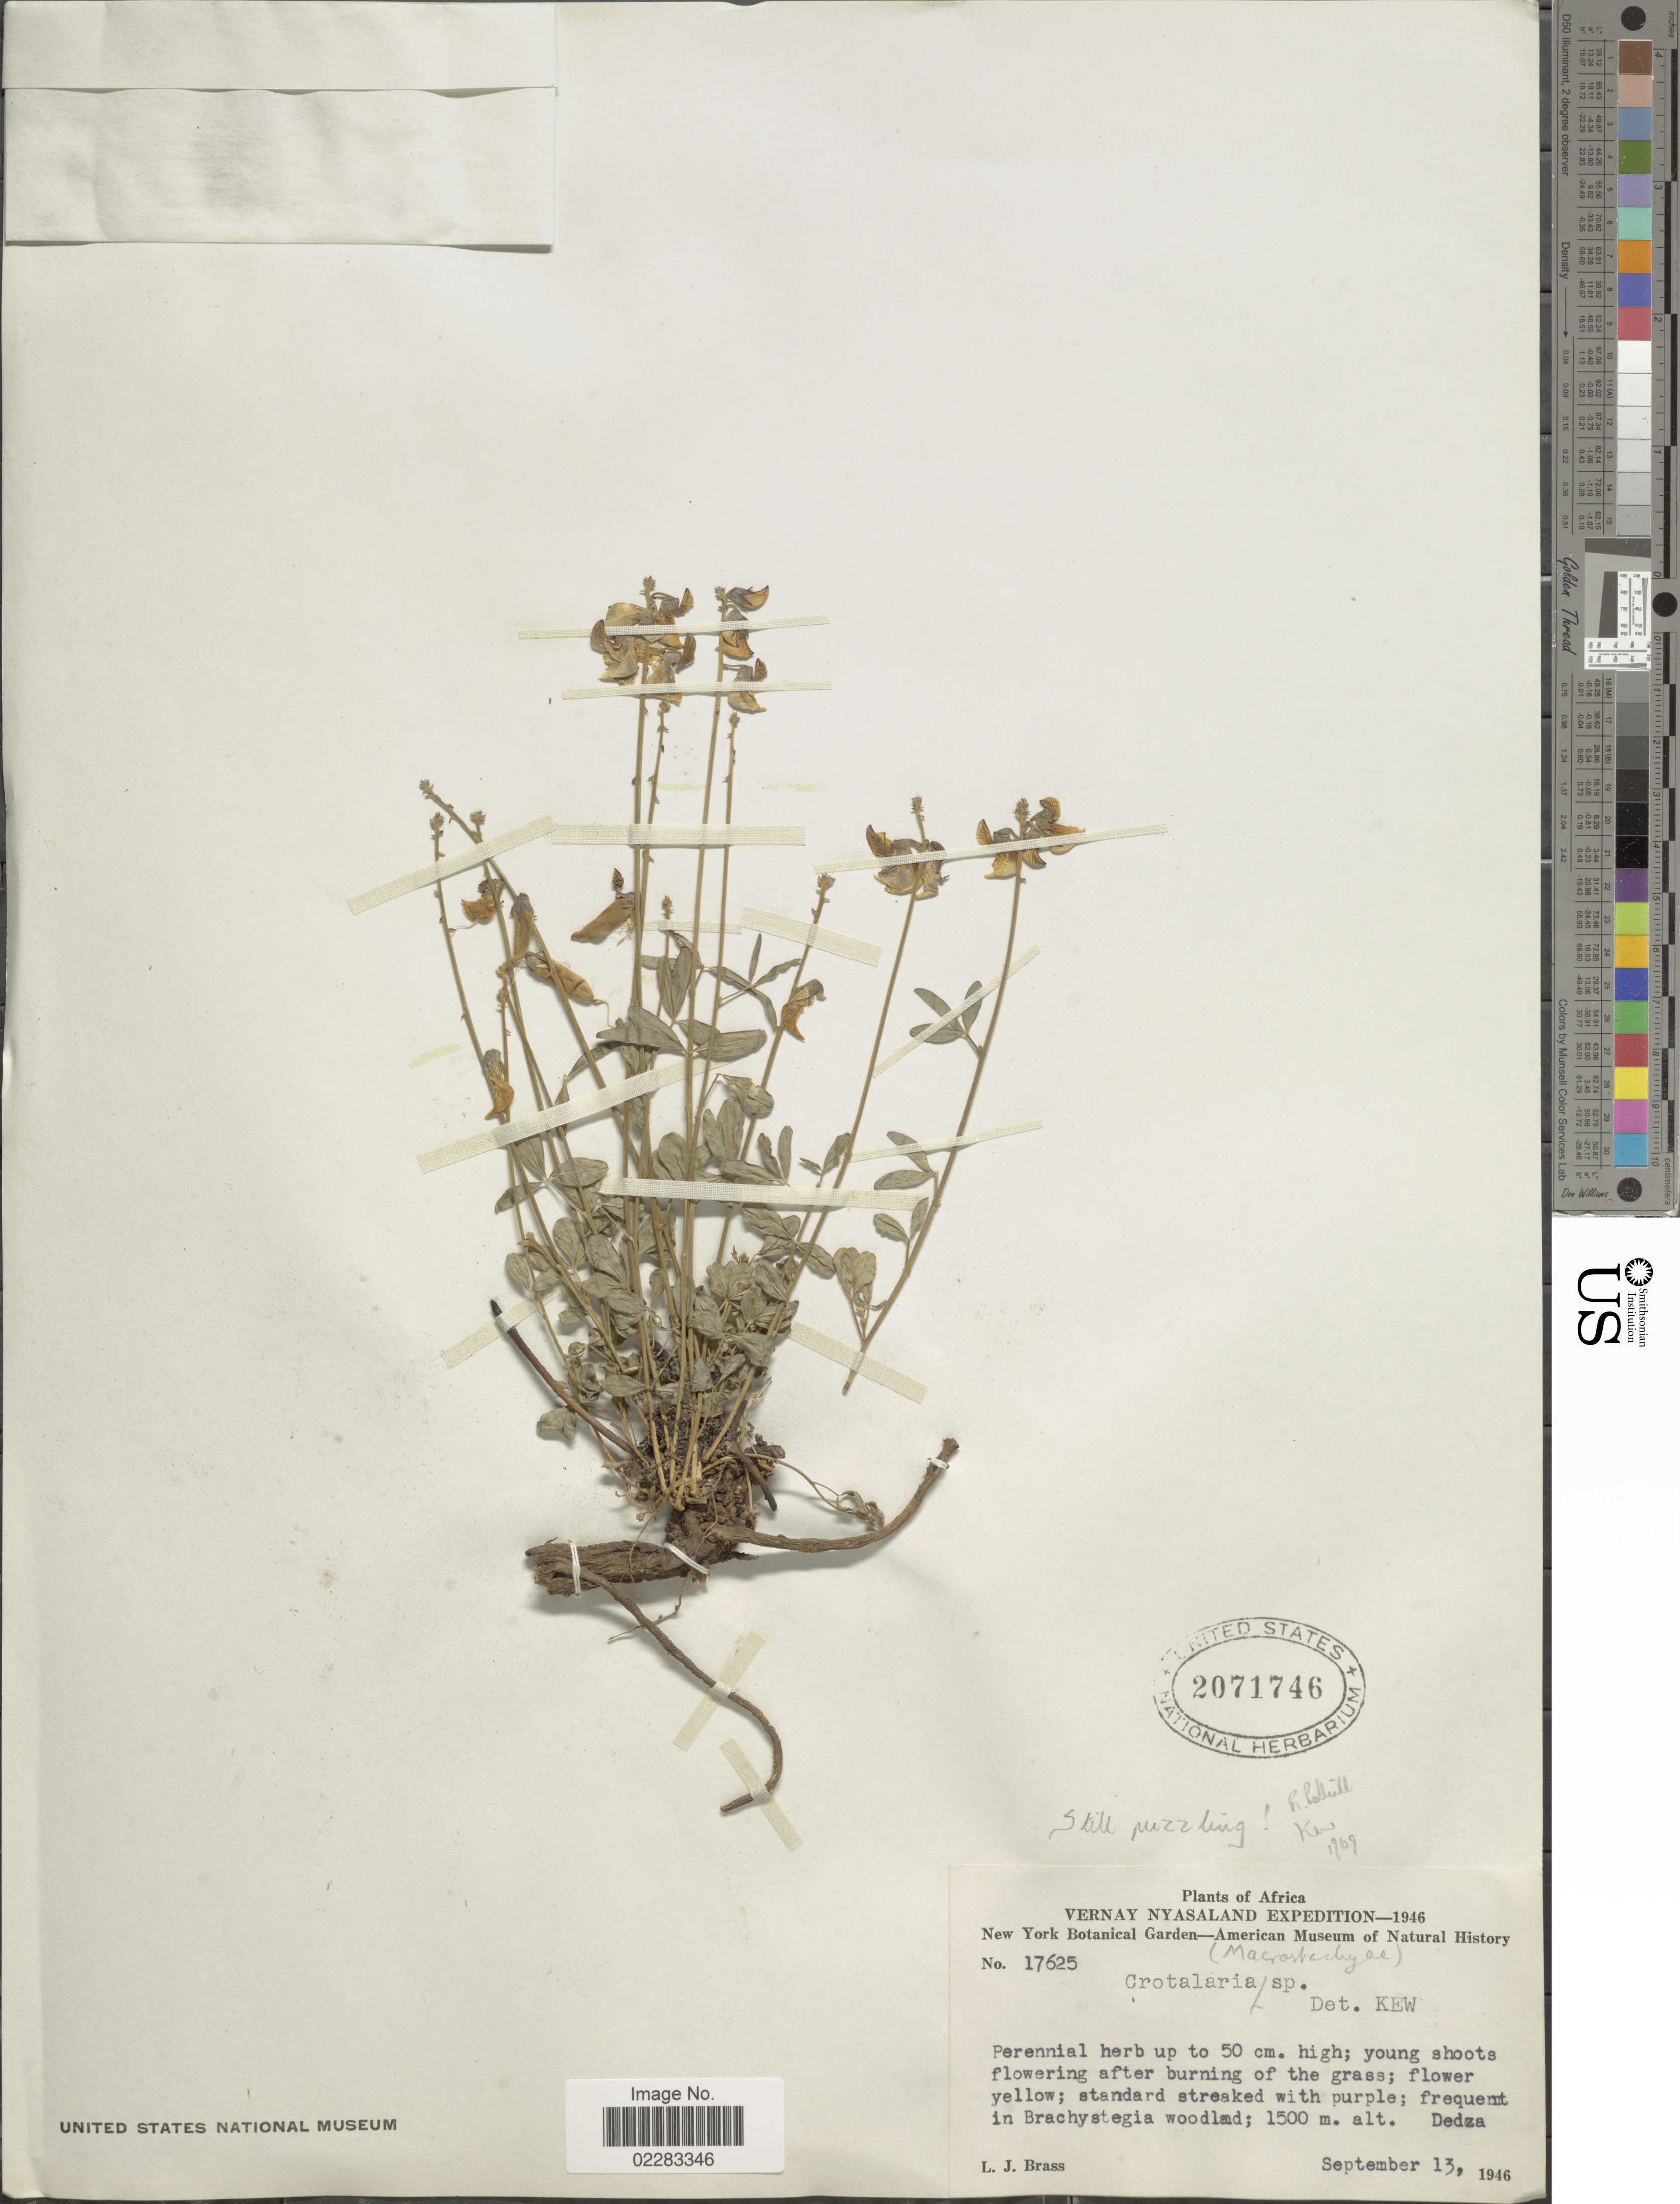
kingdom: Plantae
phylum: Tracheophyta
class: Magnoliopsida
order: Fabales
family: Fabaceae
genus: Crotalaria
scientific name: Crotalaria sp.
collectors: L. J. Brass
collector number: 17625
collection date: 1946-09-13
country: Malawi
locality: Vernay Nyasaland, frequent in Brachystegia woodland, Dedza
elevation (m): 1500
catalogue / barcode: US 2071746